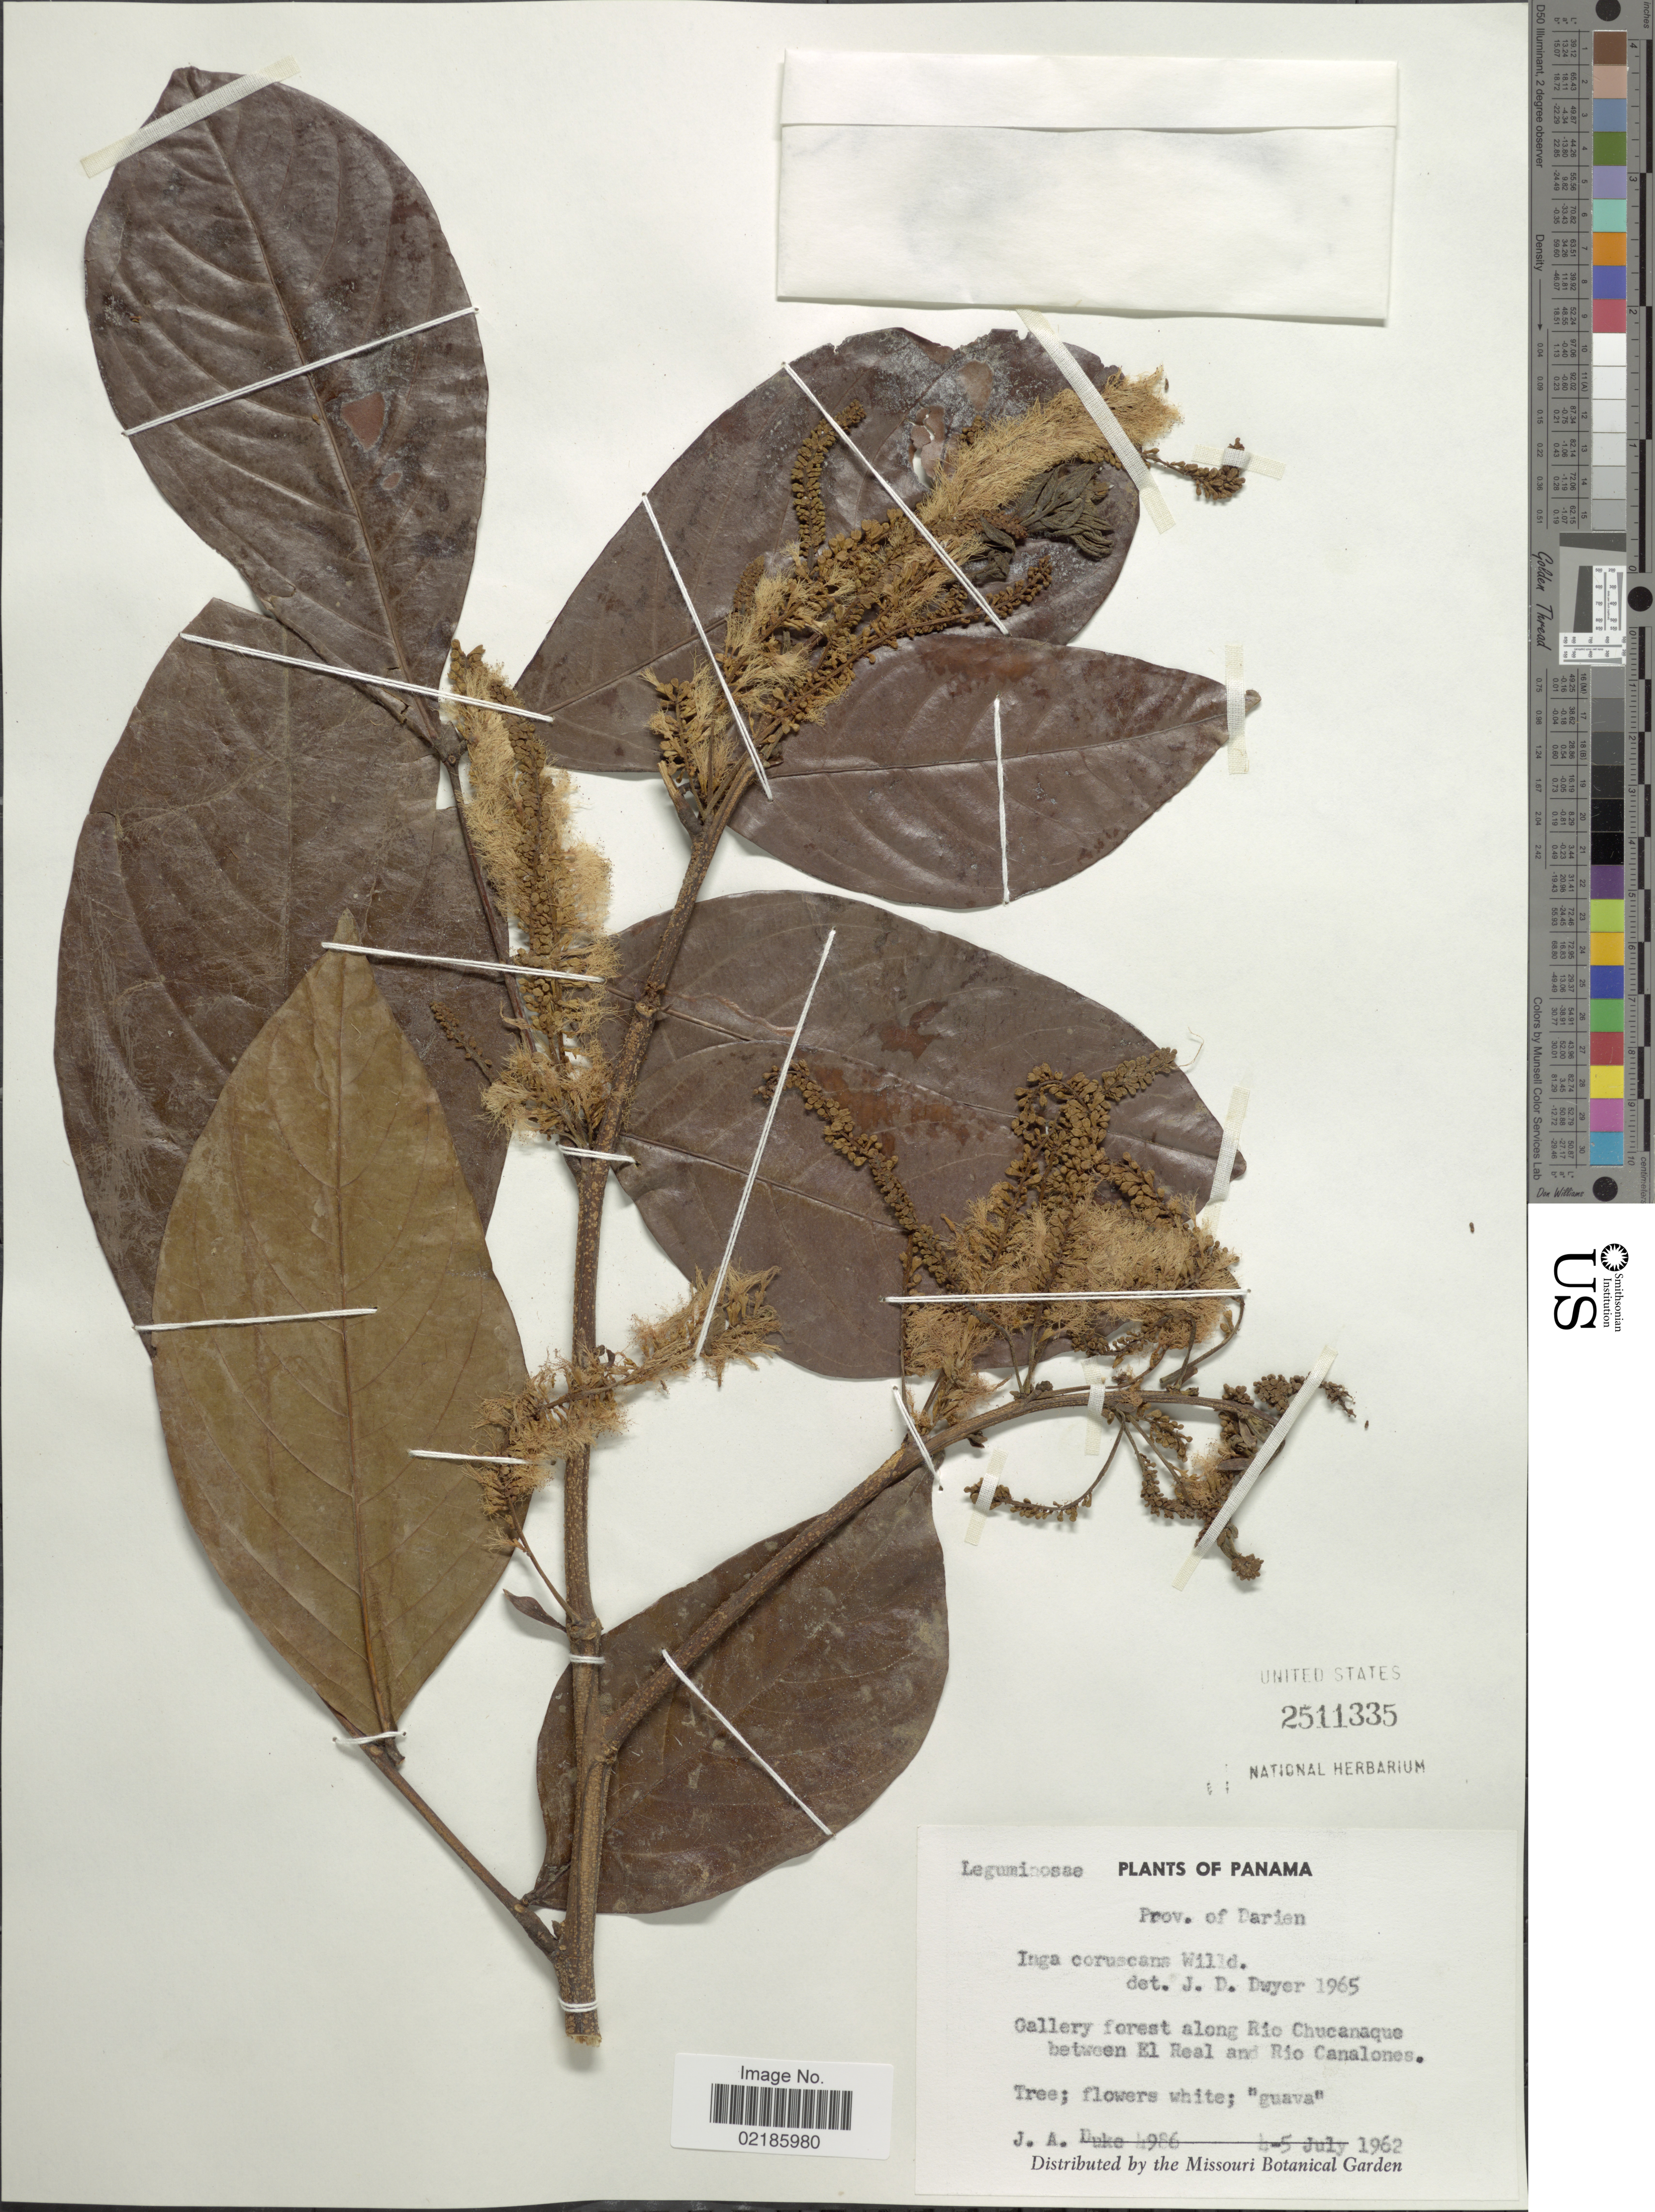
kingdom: Plantae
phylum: Tracheophyta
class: Magnoliopsida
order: Fabales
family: Fabaceae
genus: Inga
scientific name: Inga coruscans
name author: Humb. & Bonpl. ex Willd.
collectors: J. A. Duke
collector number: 4986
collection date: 1962-07-04/1962-07-05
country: Panama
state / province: Darién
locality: Gallery forest along Rio Chucanaque between El Real and Rio Canalones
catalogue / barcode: US 2511335